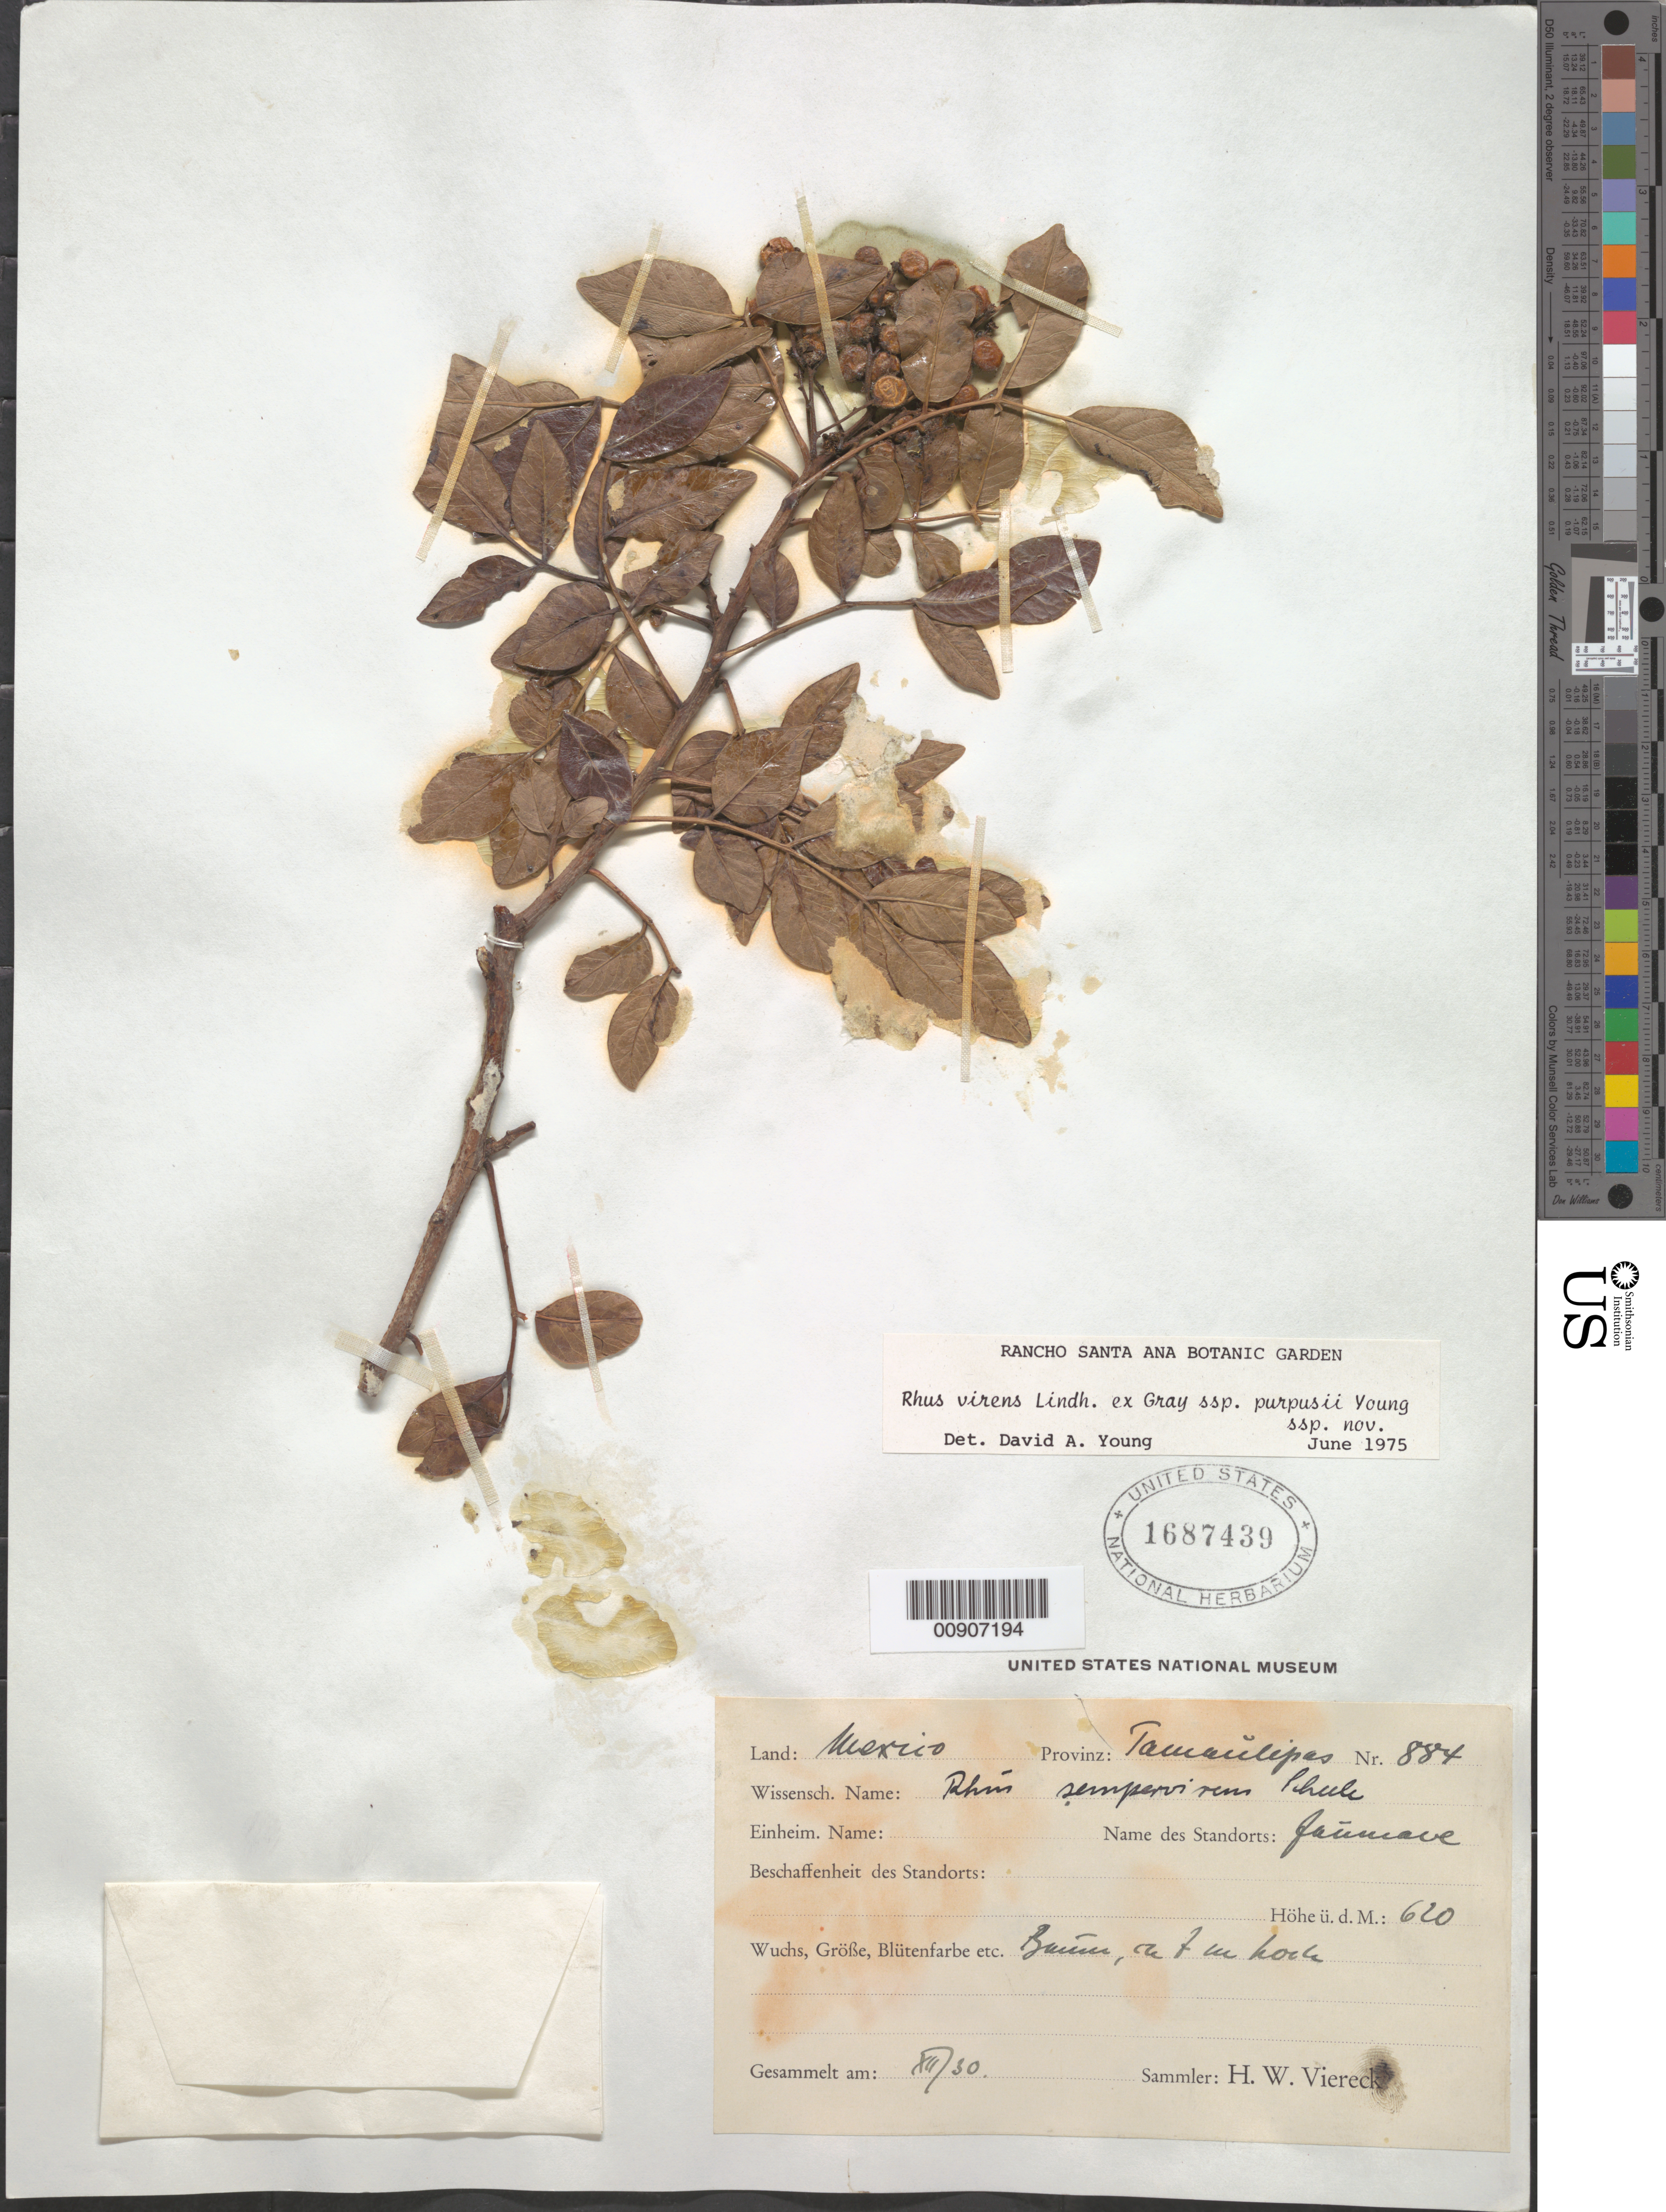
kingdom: Plantae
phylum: Tracheophyta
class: Magnoliopsida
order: Sapindales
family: Anacardiaceae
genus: Rhus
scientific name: Rhus virens subsp. purpusii Young ined.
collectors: H. W. Viereck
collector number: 884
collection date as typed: Dec 1930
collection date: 1930-12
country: Mexico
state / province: Tamaulipas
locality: Jaumave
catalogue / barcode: US 1687439